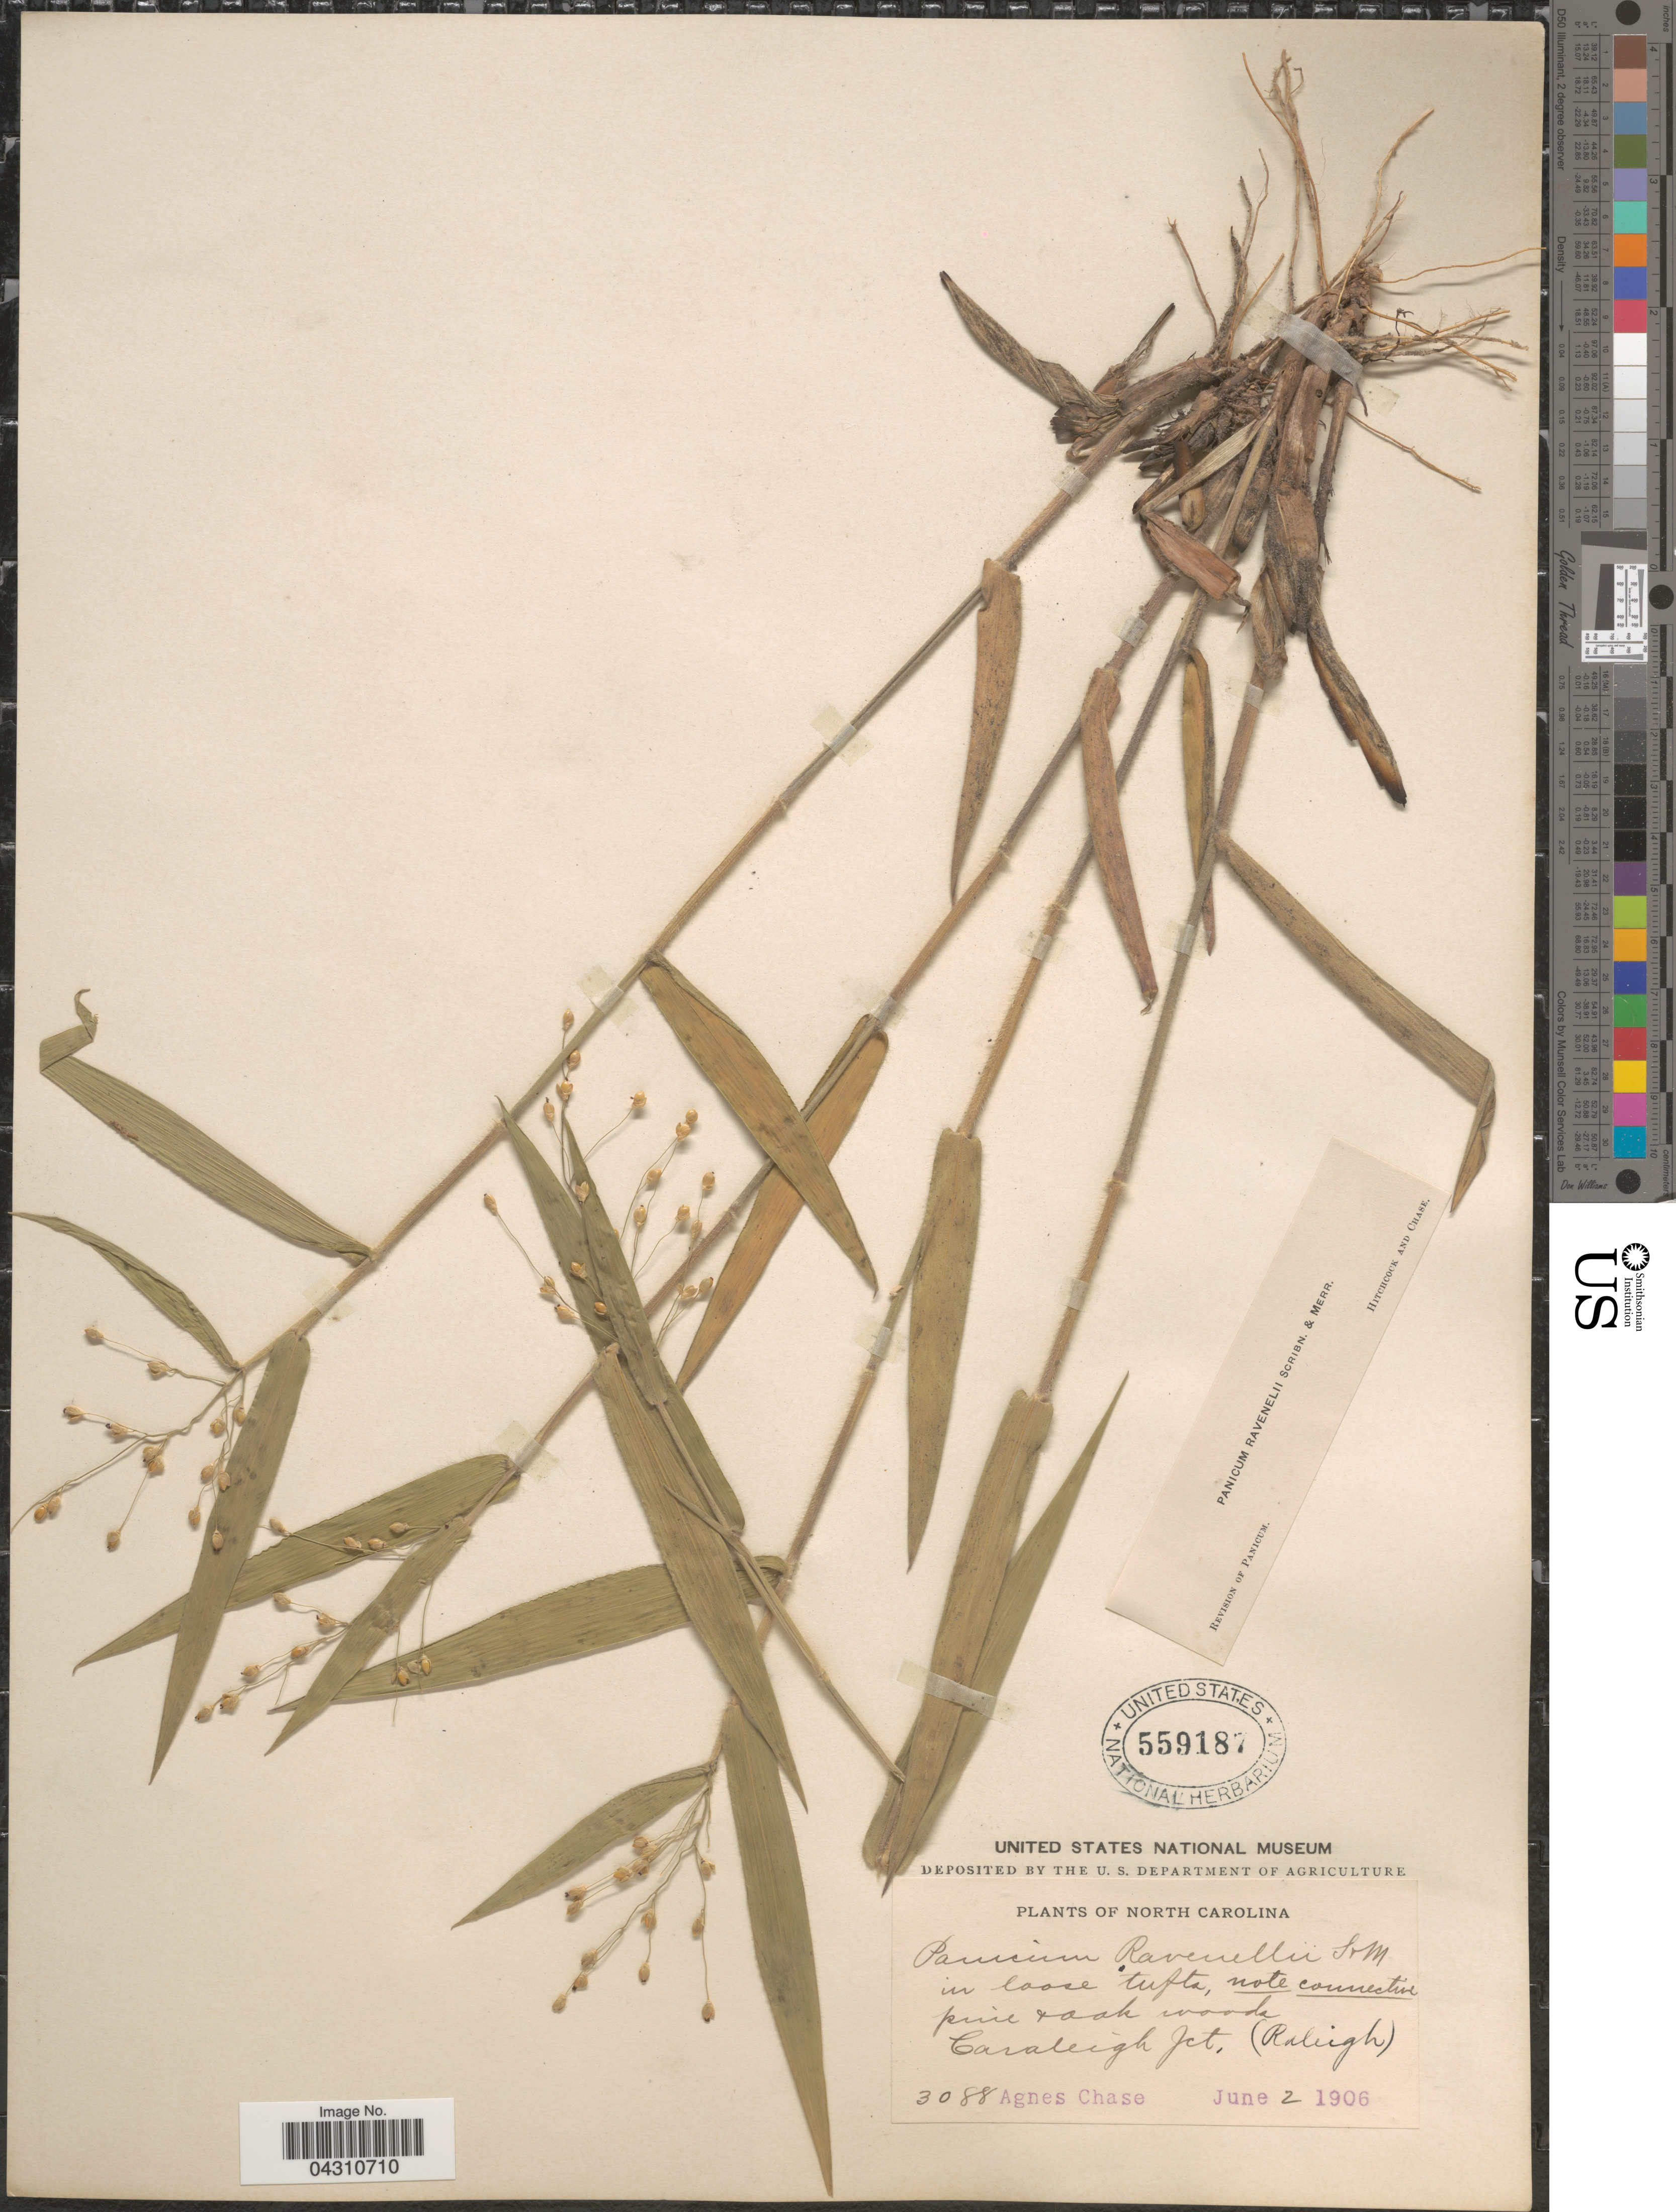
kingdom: Plantae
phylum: Tracheophyta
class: Liliopsida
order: Poales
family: Poaceae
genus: Dichanthelium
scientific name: Dichanthelium ravenelii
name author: (Scribn. & Merr.) Gould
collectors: A. Chase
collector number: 3088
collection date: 1906-06-02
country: United States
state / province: North Carolina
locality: Pine & oak woods. Caraleigh Jct. (Raleigh).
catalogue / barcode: US 559187